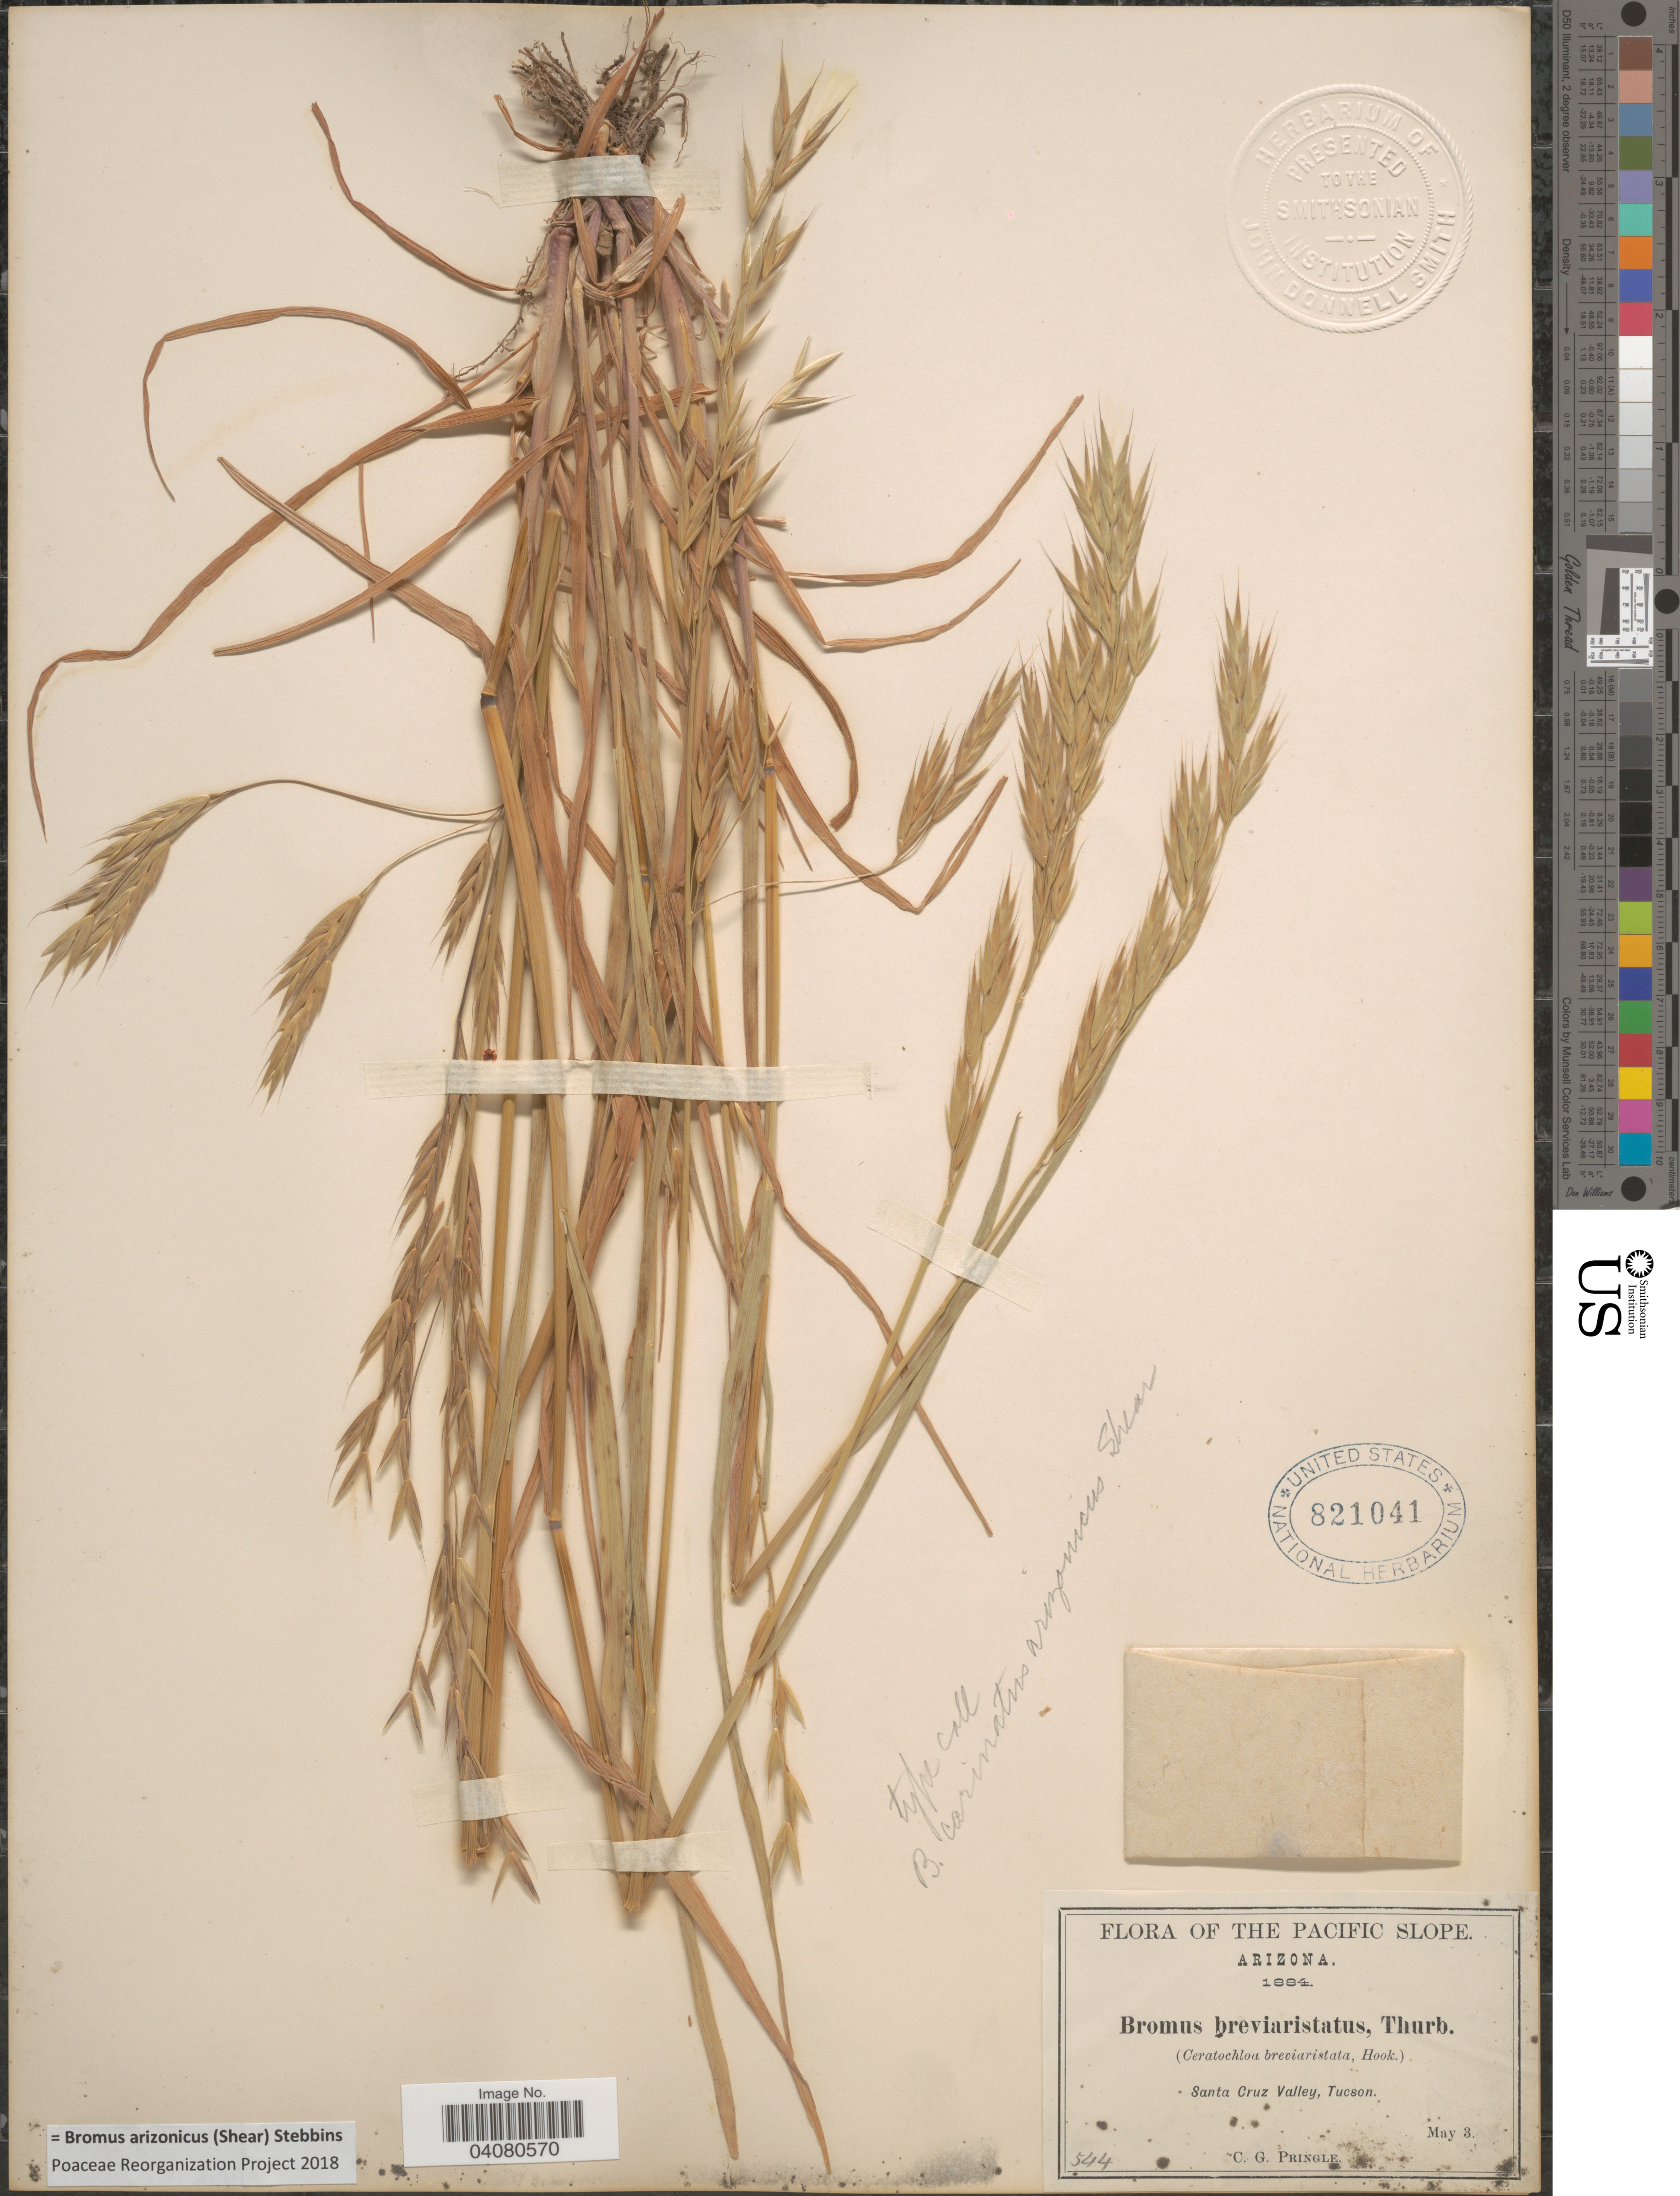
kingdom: Plantae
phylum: Tracheophyta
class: Liliopsida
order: Poales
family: Poaceae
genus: Bromus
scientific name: Bromus arizonicus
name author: (Shear) Stebbins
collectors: C. G. Pringle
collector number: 544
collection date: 1884-05-03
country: United States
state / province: Arizona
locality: Pacific Slope. Santa Cruz Valley, Tucson.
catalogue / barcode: US 821041